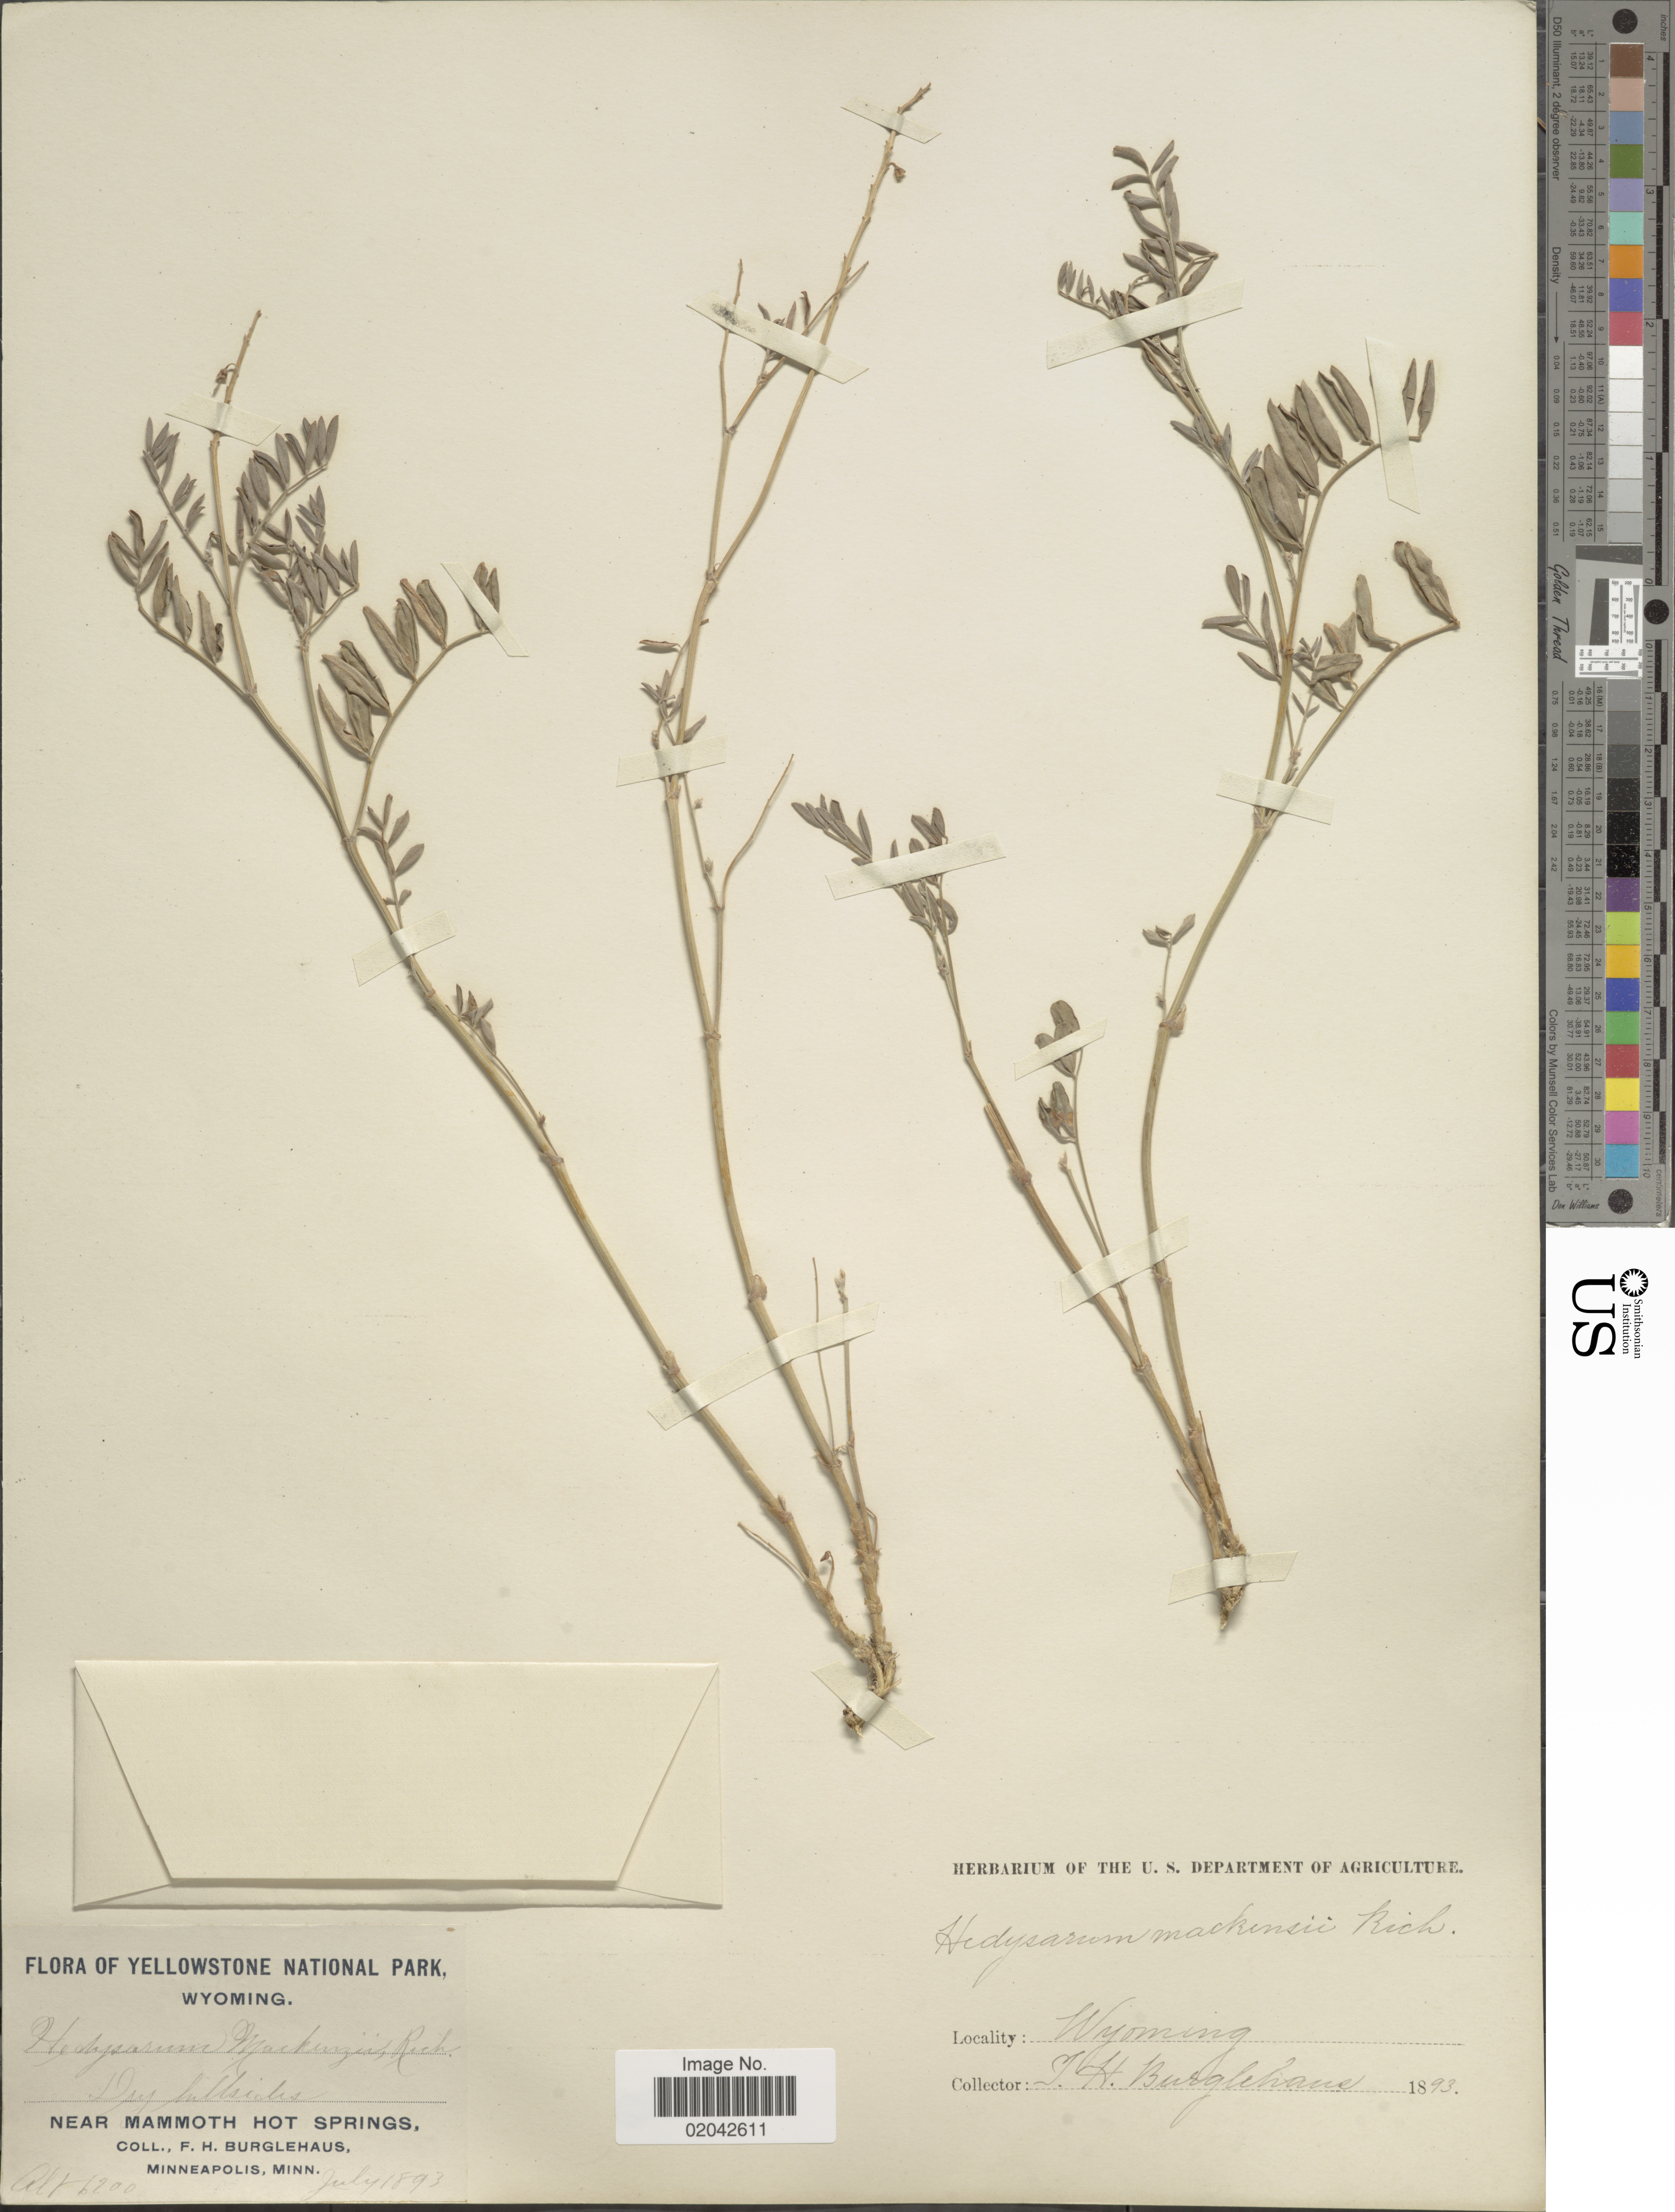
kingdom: Plantae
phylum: Tracheophyta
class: Magnoliopsida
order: Fabales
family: Fabaceae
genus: Hedysarum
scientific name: Hedysarum mackenziei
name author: Richardson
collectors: F. Burglehaus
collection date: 1893-07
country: United States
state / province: Wyoming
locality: Yellowstone National Park, near Mammoth Hot Springs.